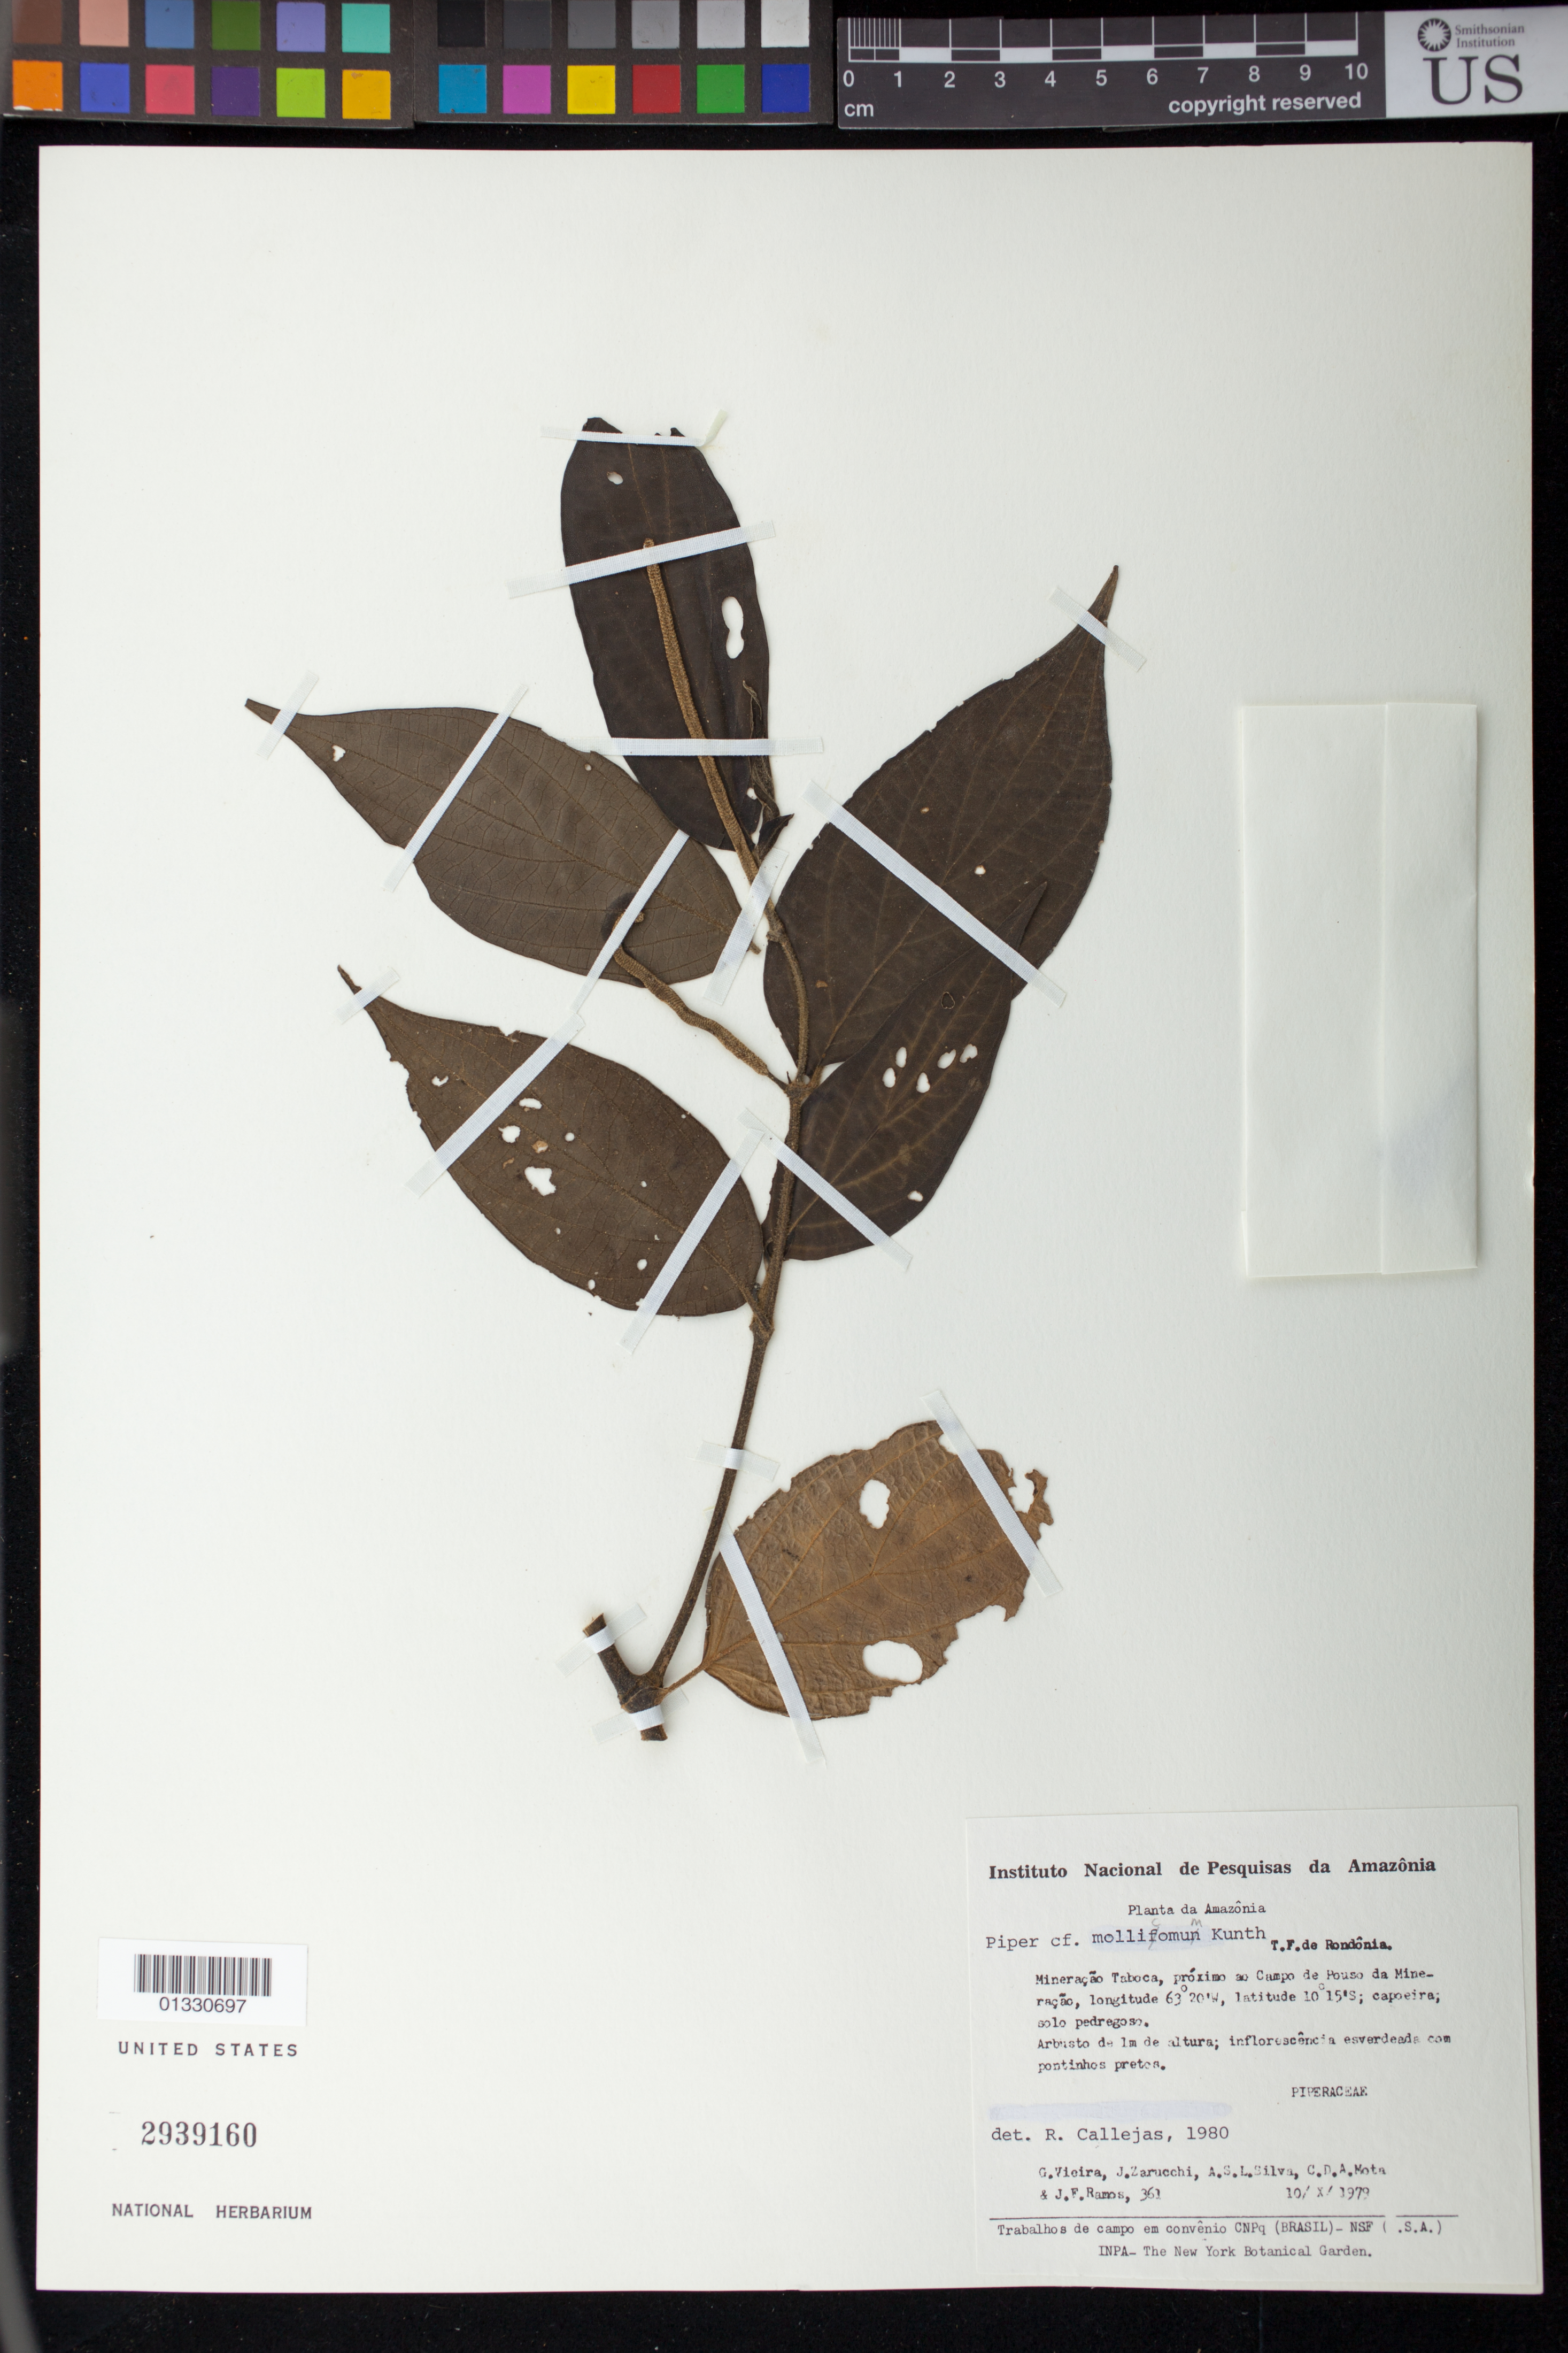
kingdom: Plantae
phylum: Tracheophyta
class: Magnoliopsida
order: Piperales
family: Piperaceae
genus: Piper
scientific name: Piper mollicomum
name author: Kunth ex Steud.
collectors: G. Vieira, J. L. Zarucchi, A. S. Silva, C. D. A. Mota & J. F. Ramos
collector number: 361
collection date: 1979-10-10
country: Brazil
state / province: Rondônia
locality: MIneração Taboca, próximo ao Campo de Pouso da Mineração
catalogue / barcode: US 2939160